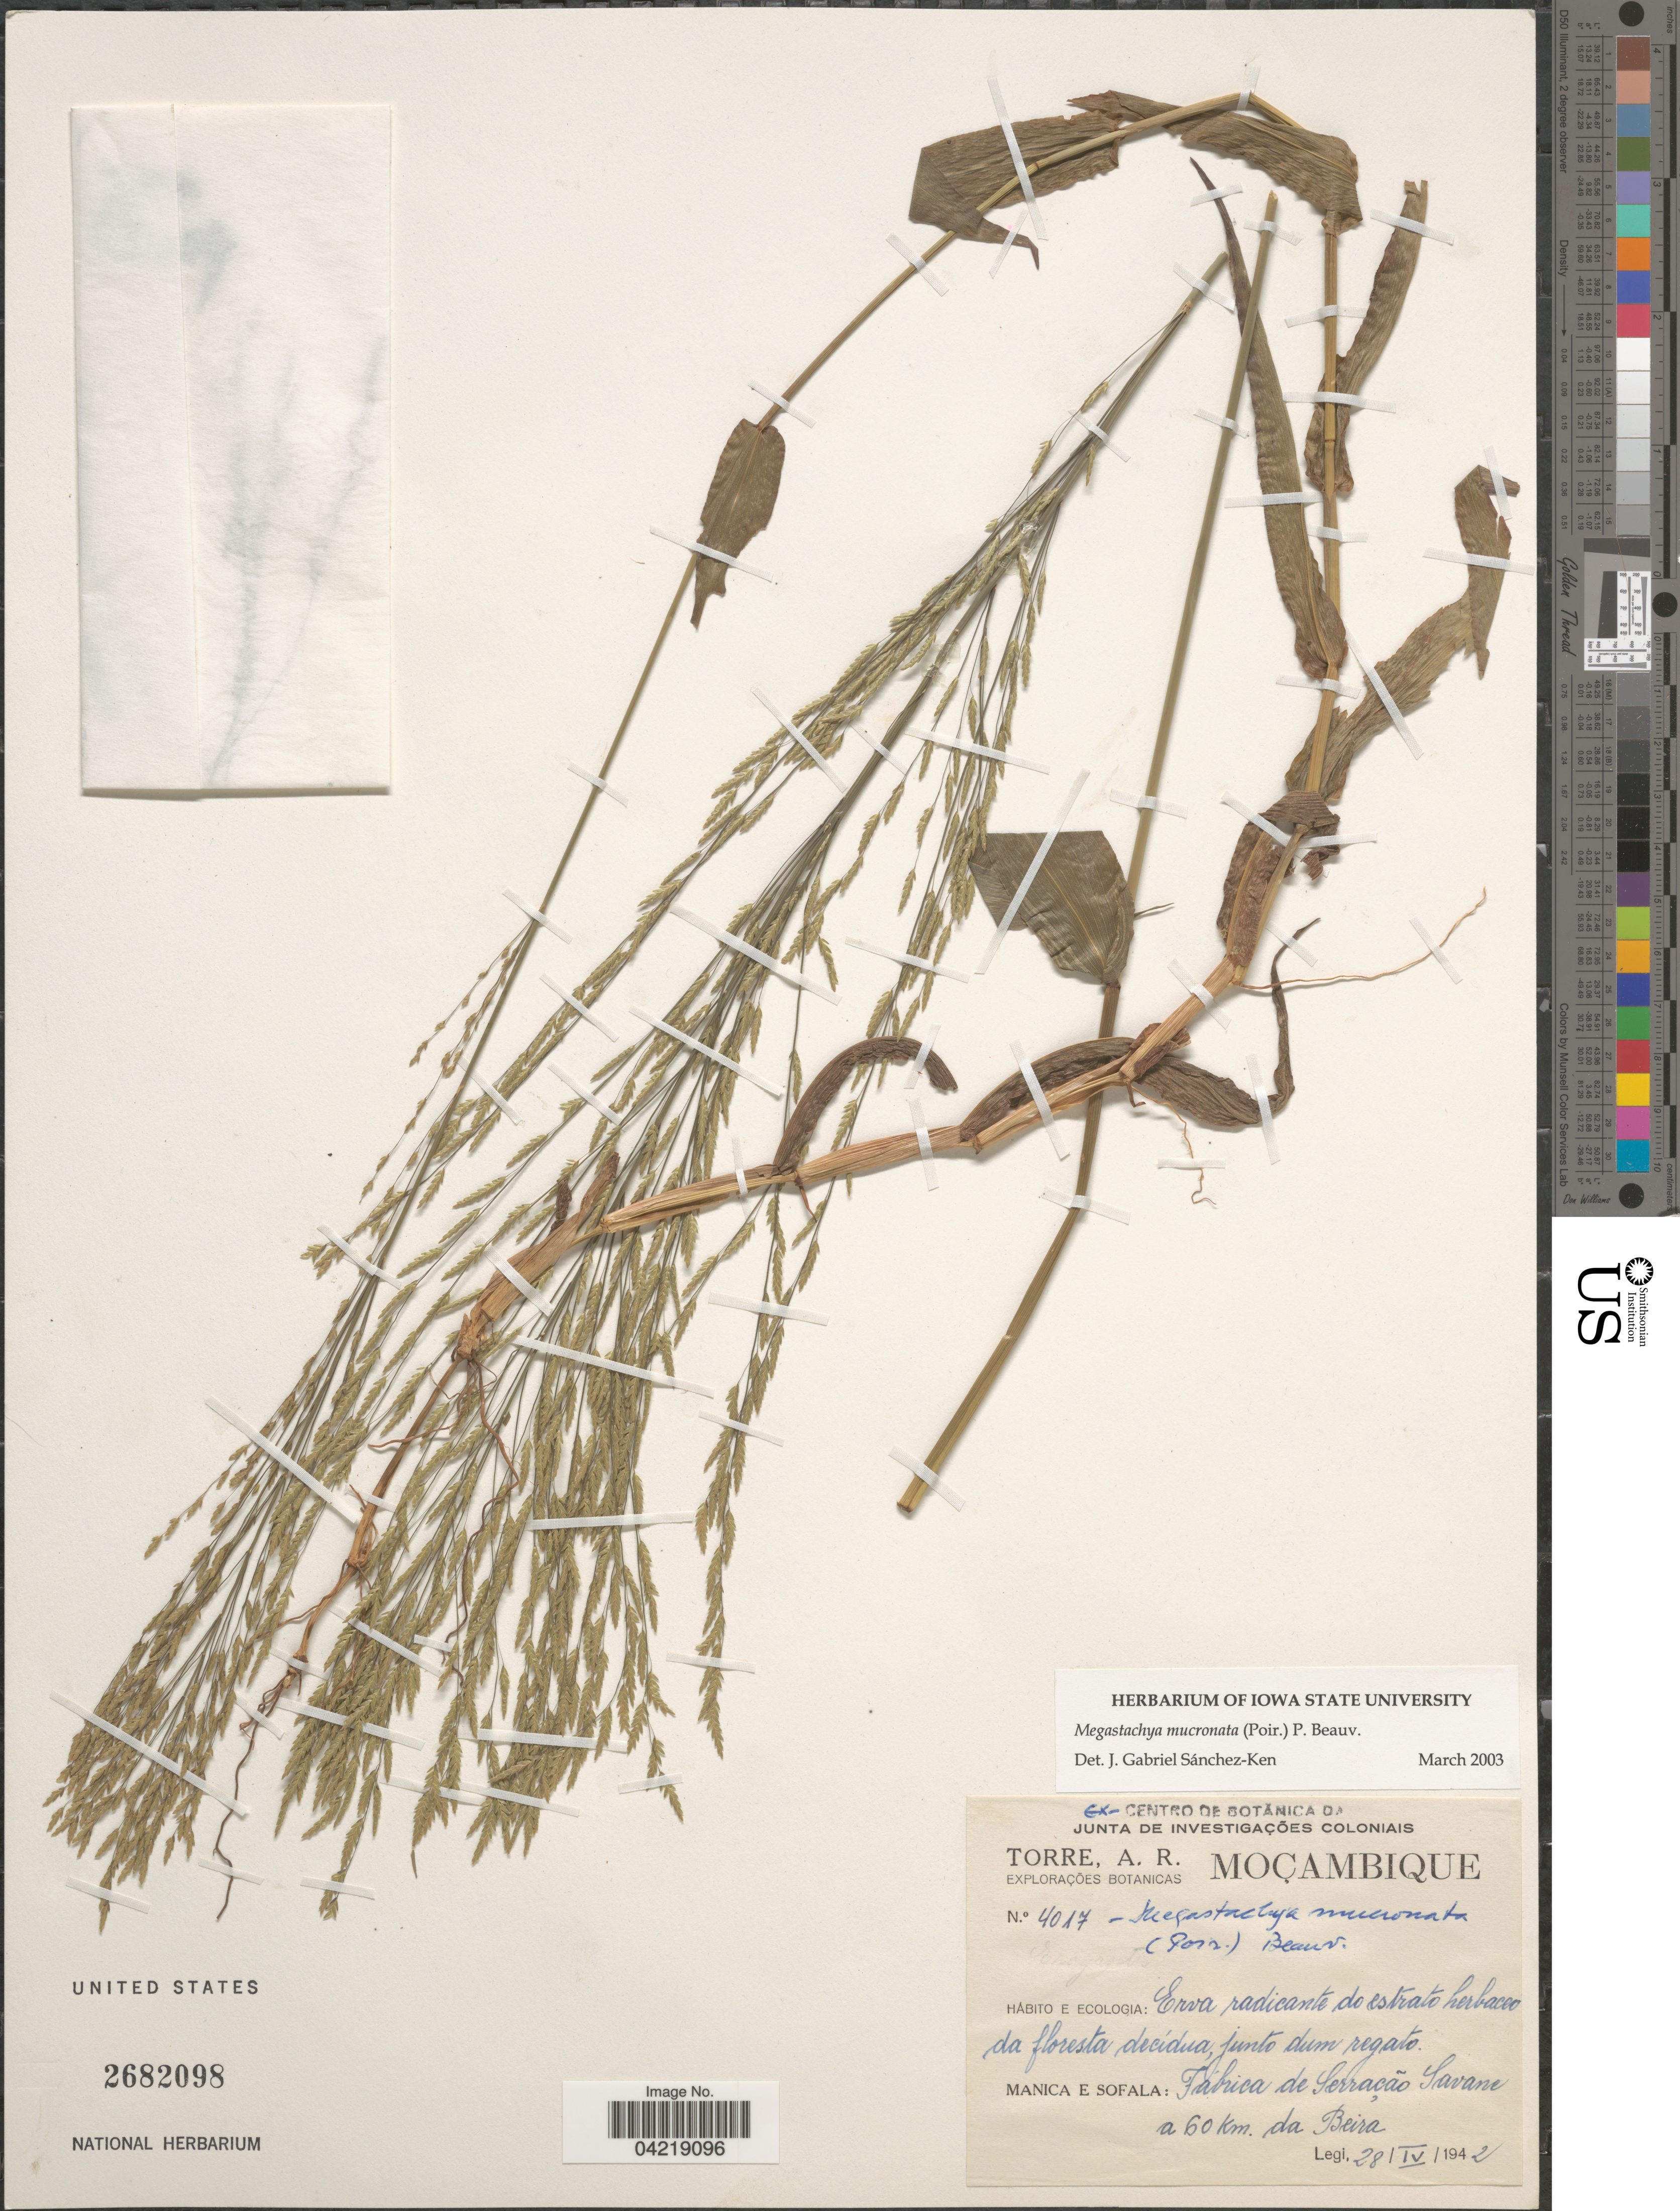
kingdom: Plantae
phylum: Tracheophyta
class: Liliopsida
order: Poales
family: Poaceae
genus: Megastachya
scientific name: Megastachya mucronata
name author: (Poir.) P. Beauv.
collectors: A. R. da Torre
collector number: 4017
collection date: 1942-04-28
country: Mozambique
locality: Exploraçoes Botanicas. Manica e Sofala: Fábrica de Serração Savane a 60 km. da Beira.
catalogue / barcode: US 2682098